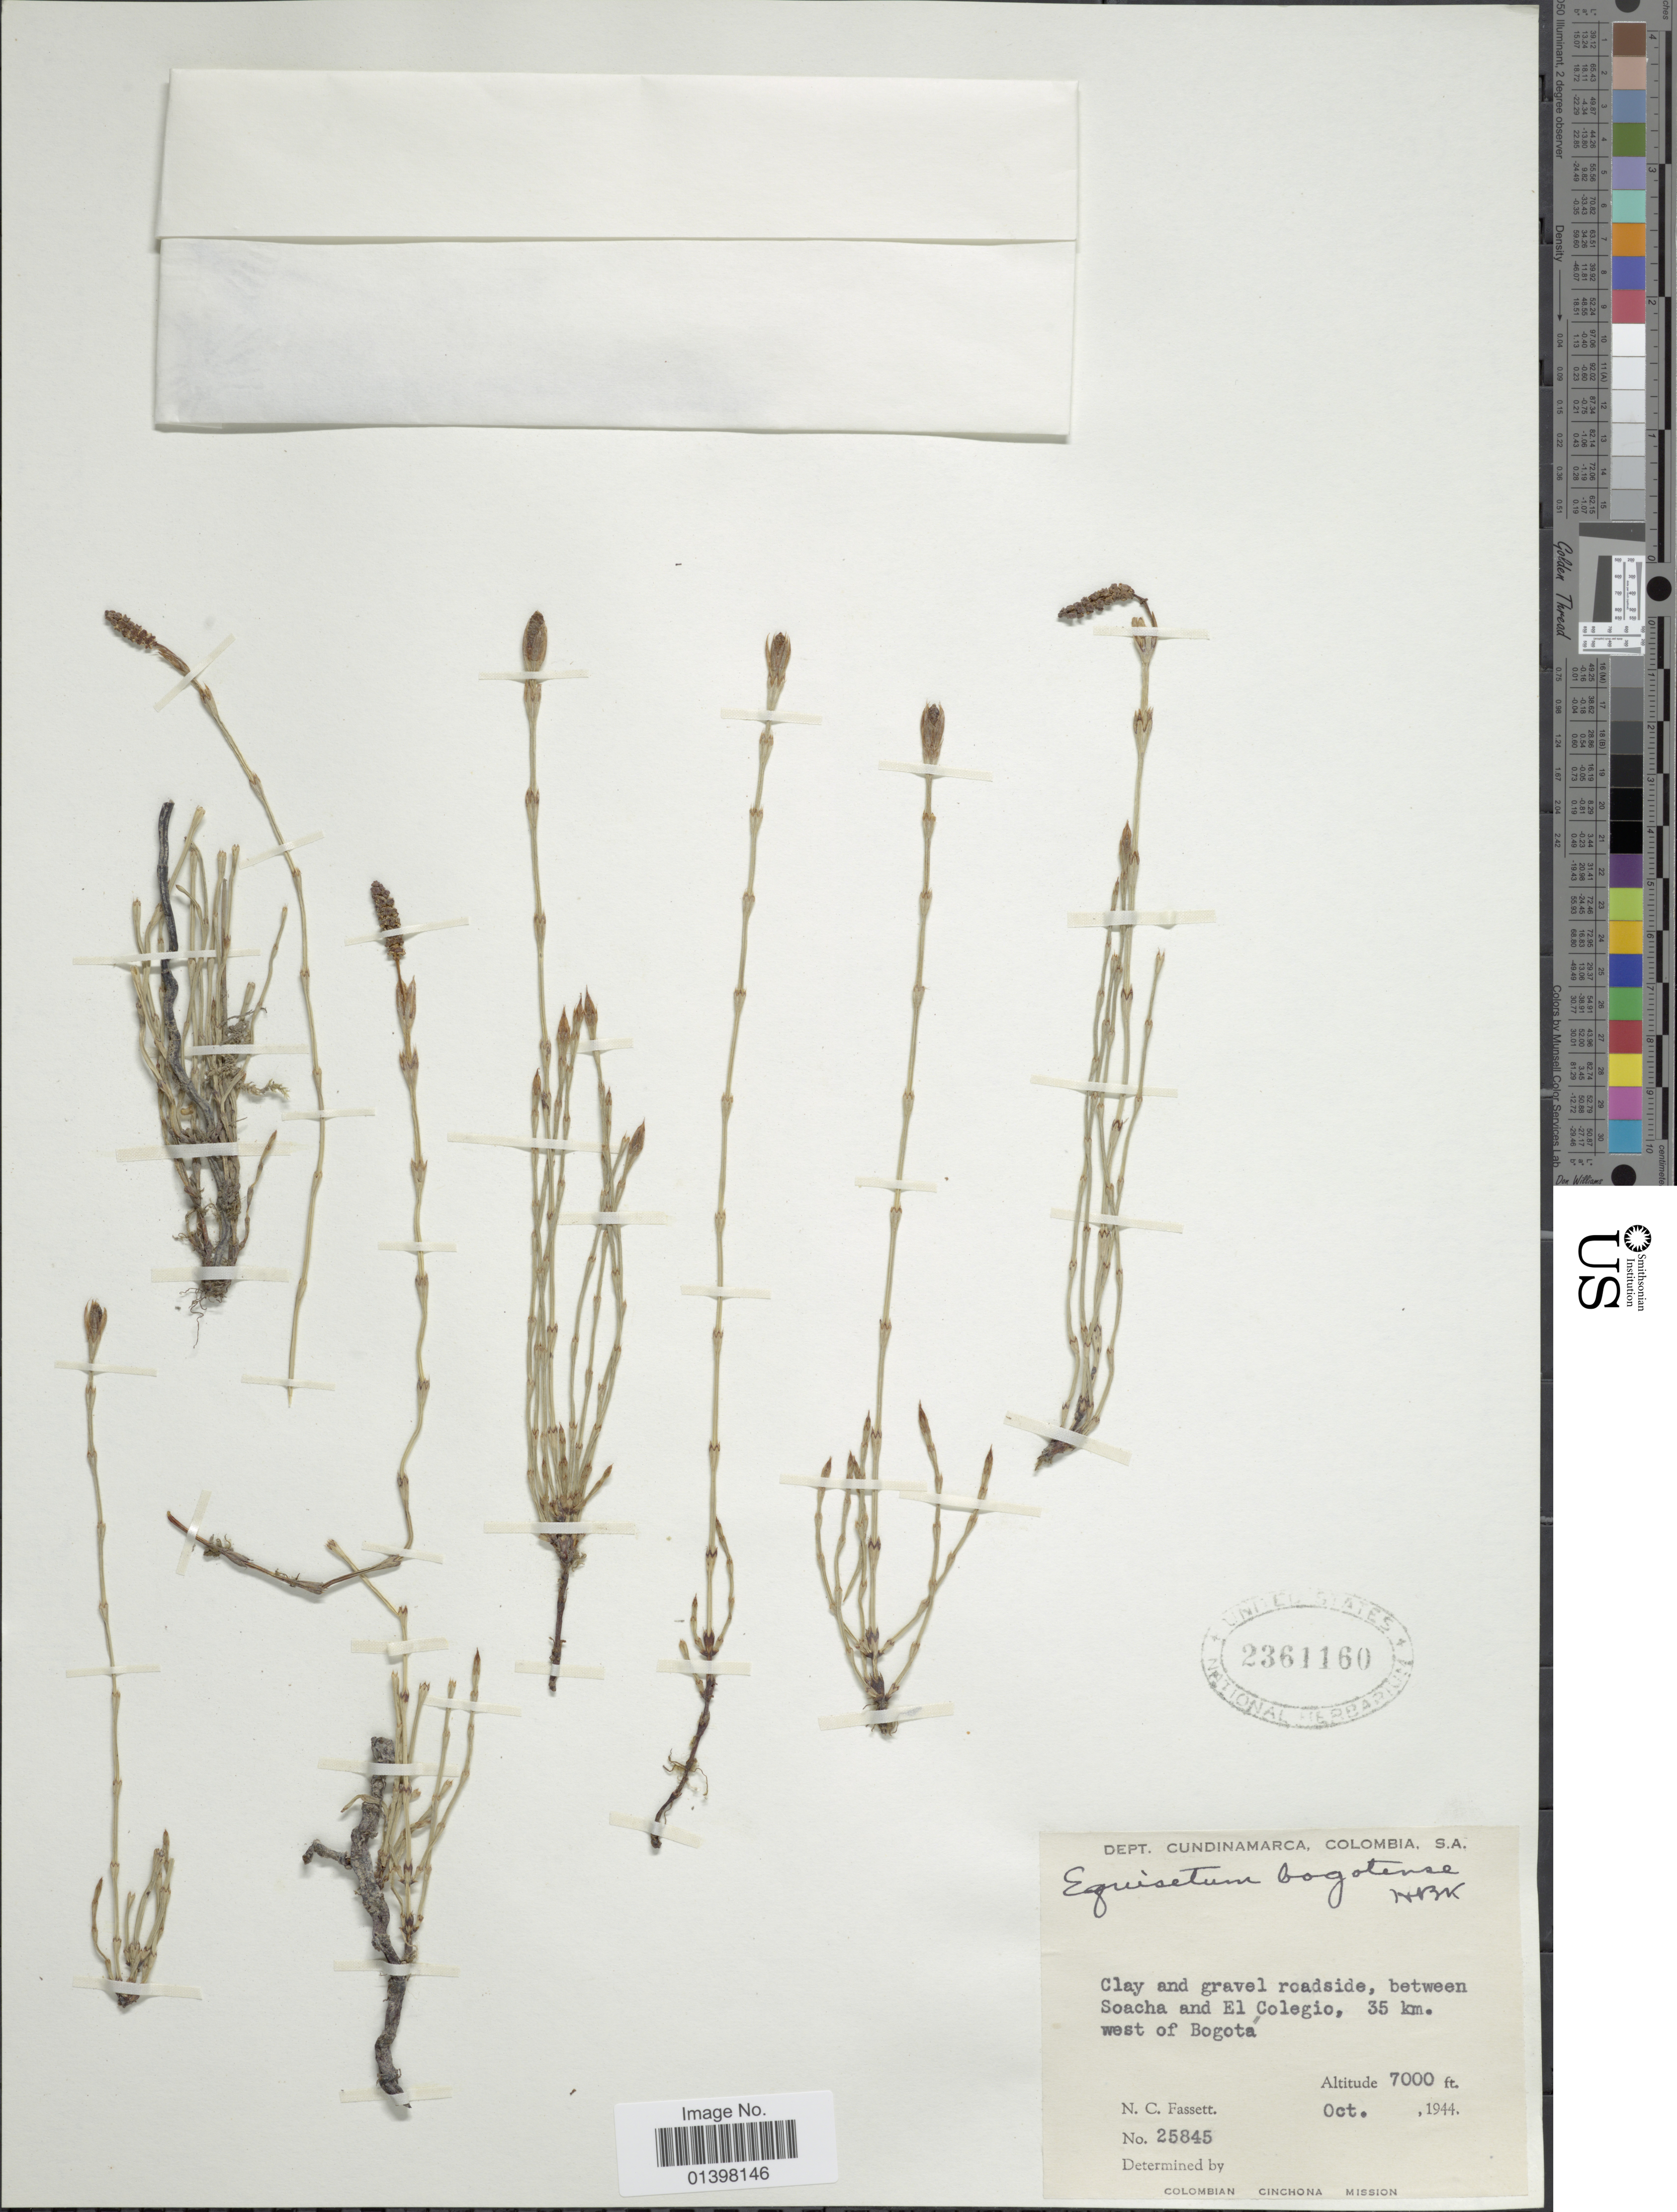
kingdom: Plantae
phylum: Tracheophyta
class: Polypodiopsida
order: Equisetales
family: Equisetaceae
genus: Equisetum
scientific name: Equisetum bogotense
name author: Kunth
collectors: N. C. Fassett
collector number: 25845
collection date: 1944-10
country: Colombia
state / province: Cundinamarca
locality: Between Soacha and El Colegio, 35 km west of Bogotá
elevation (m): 2134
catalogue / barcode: US 2361160